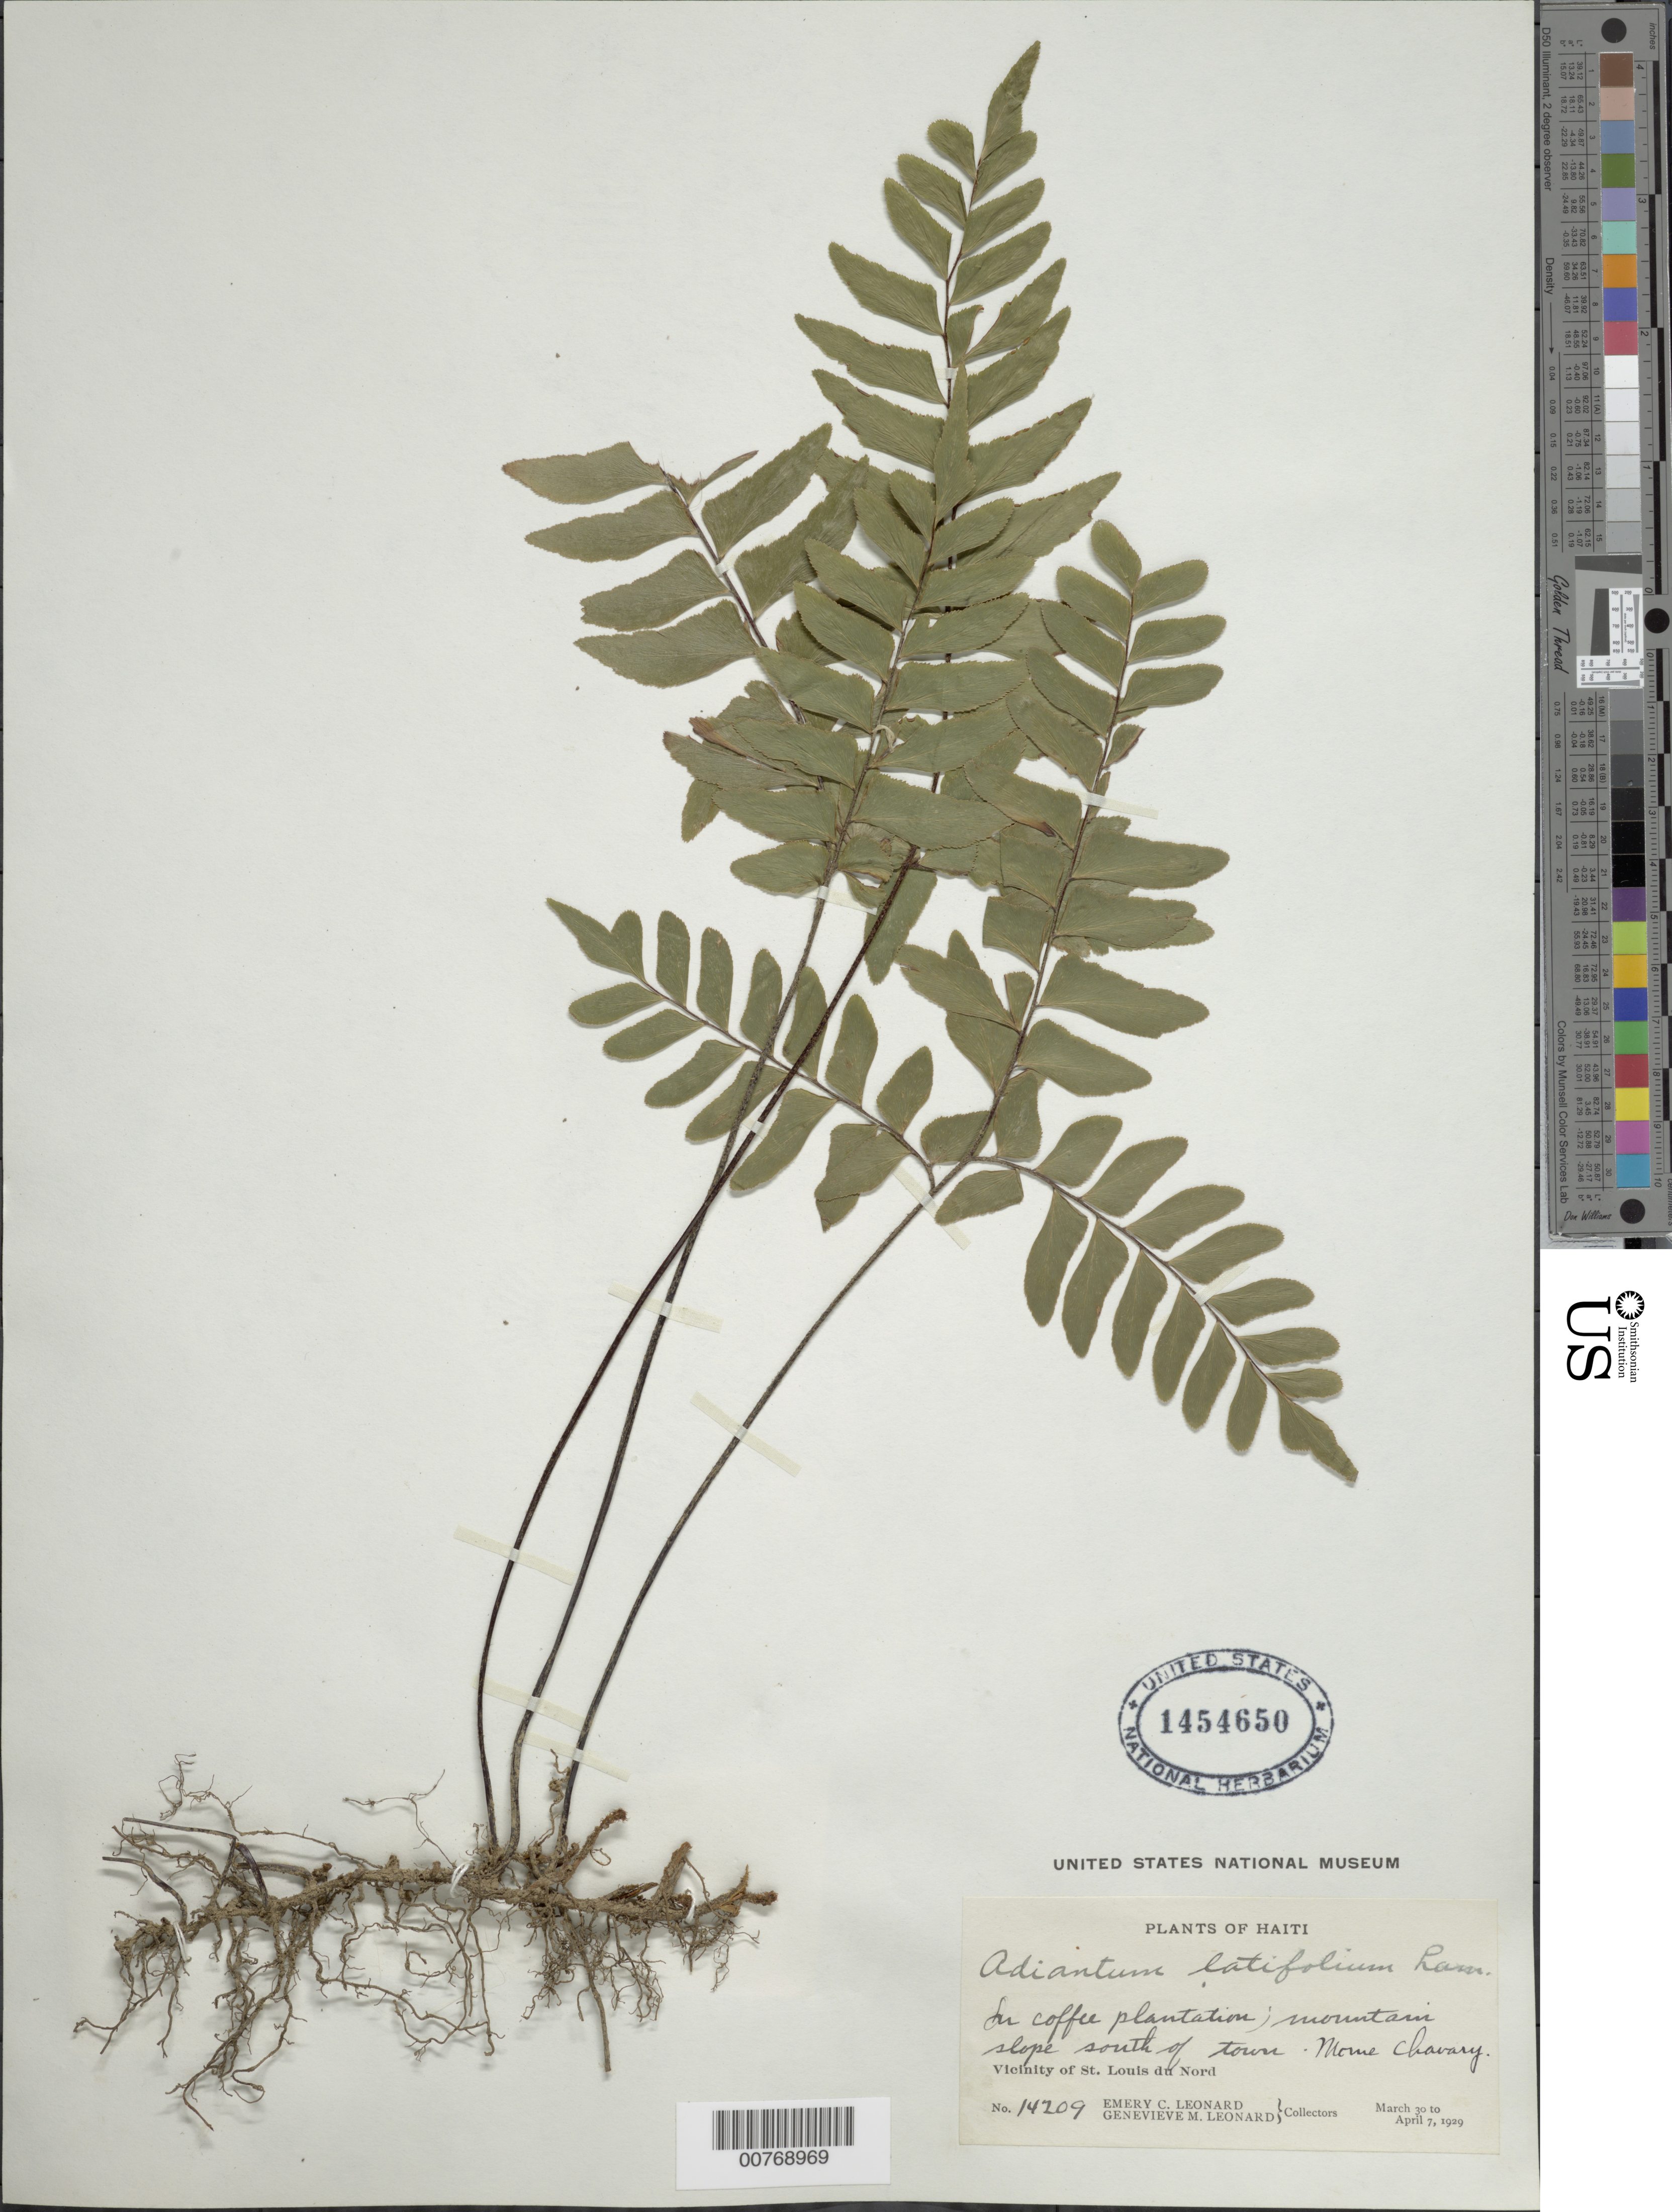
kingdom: Plantae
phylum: Tracheophyta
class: Polypodiopsida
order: Polypodiales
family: Pteridaceae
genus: Adiantum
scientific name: Adiantum latifolium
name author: Lam.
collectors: E. C. Leonard & G. M. Leonard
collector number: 14209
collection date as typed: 30 Mar 1929 07 Apr 1929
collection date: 1929-03-30/1929-04-07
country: Haiti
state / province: Nord-Óuest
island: Hispaniola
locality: Vicinity of St. Louis du Nord, mountain slope south of town, Morne Chavay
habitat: Coffee plantation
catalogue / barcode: US 1454650